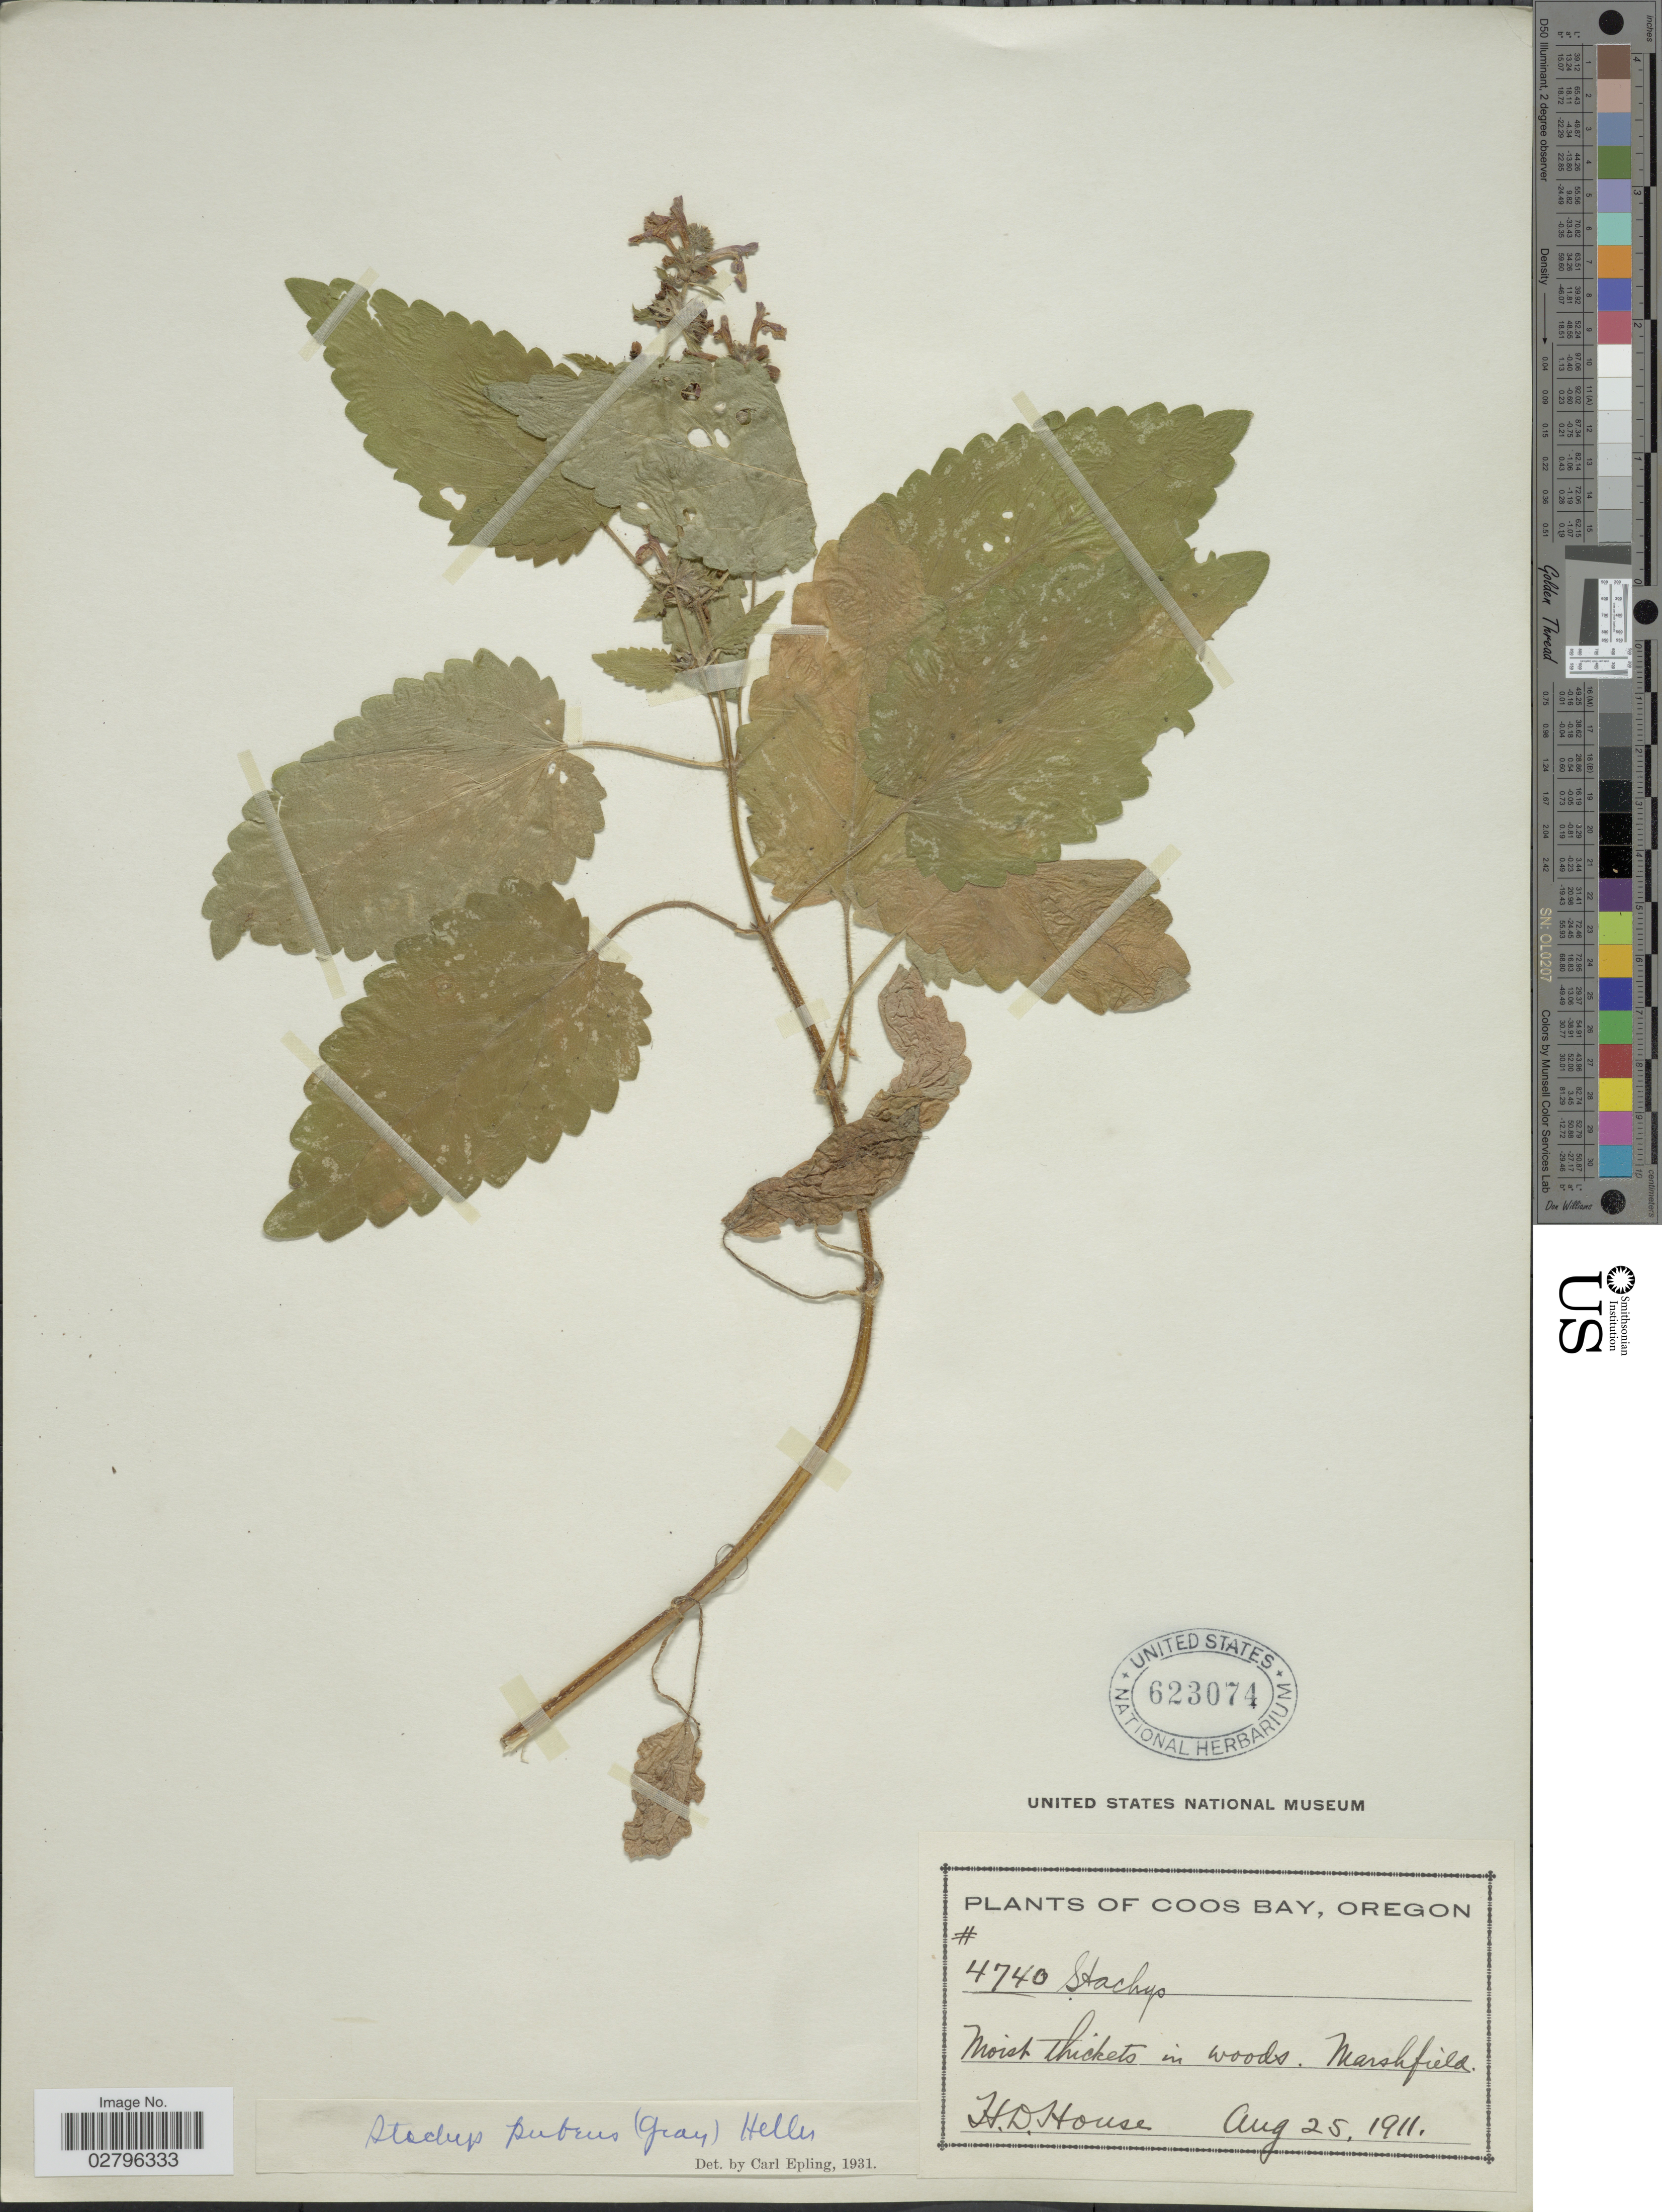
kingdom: Plantae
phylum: Tracheophyta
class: Magnoliopsida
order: Lamiales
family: Lamiaceae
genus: Stachys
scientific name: Stachys mexicana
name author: Benth.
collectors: H. D. House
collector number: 4740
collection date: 1911-08-25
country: United States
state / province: Oregon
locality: Coos Bay. Marshfield.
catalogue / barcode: US 623074